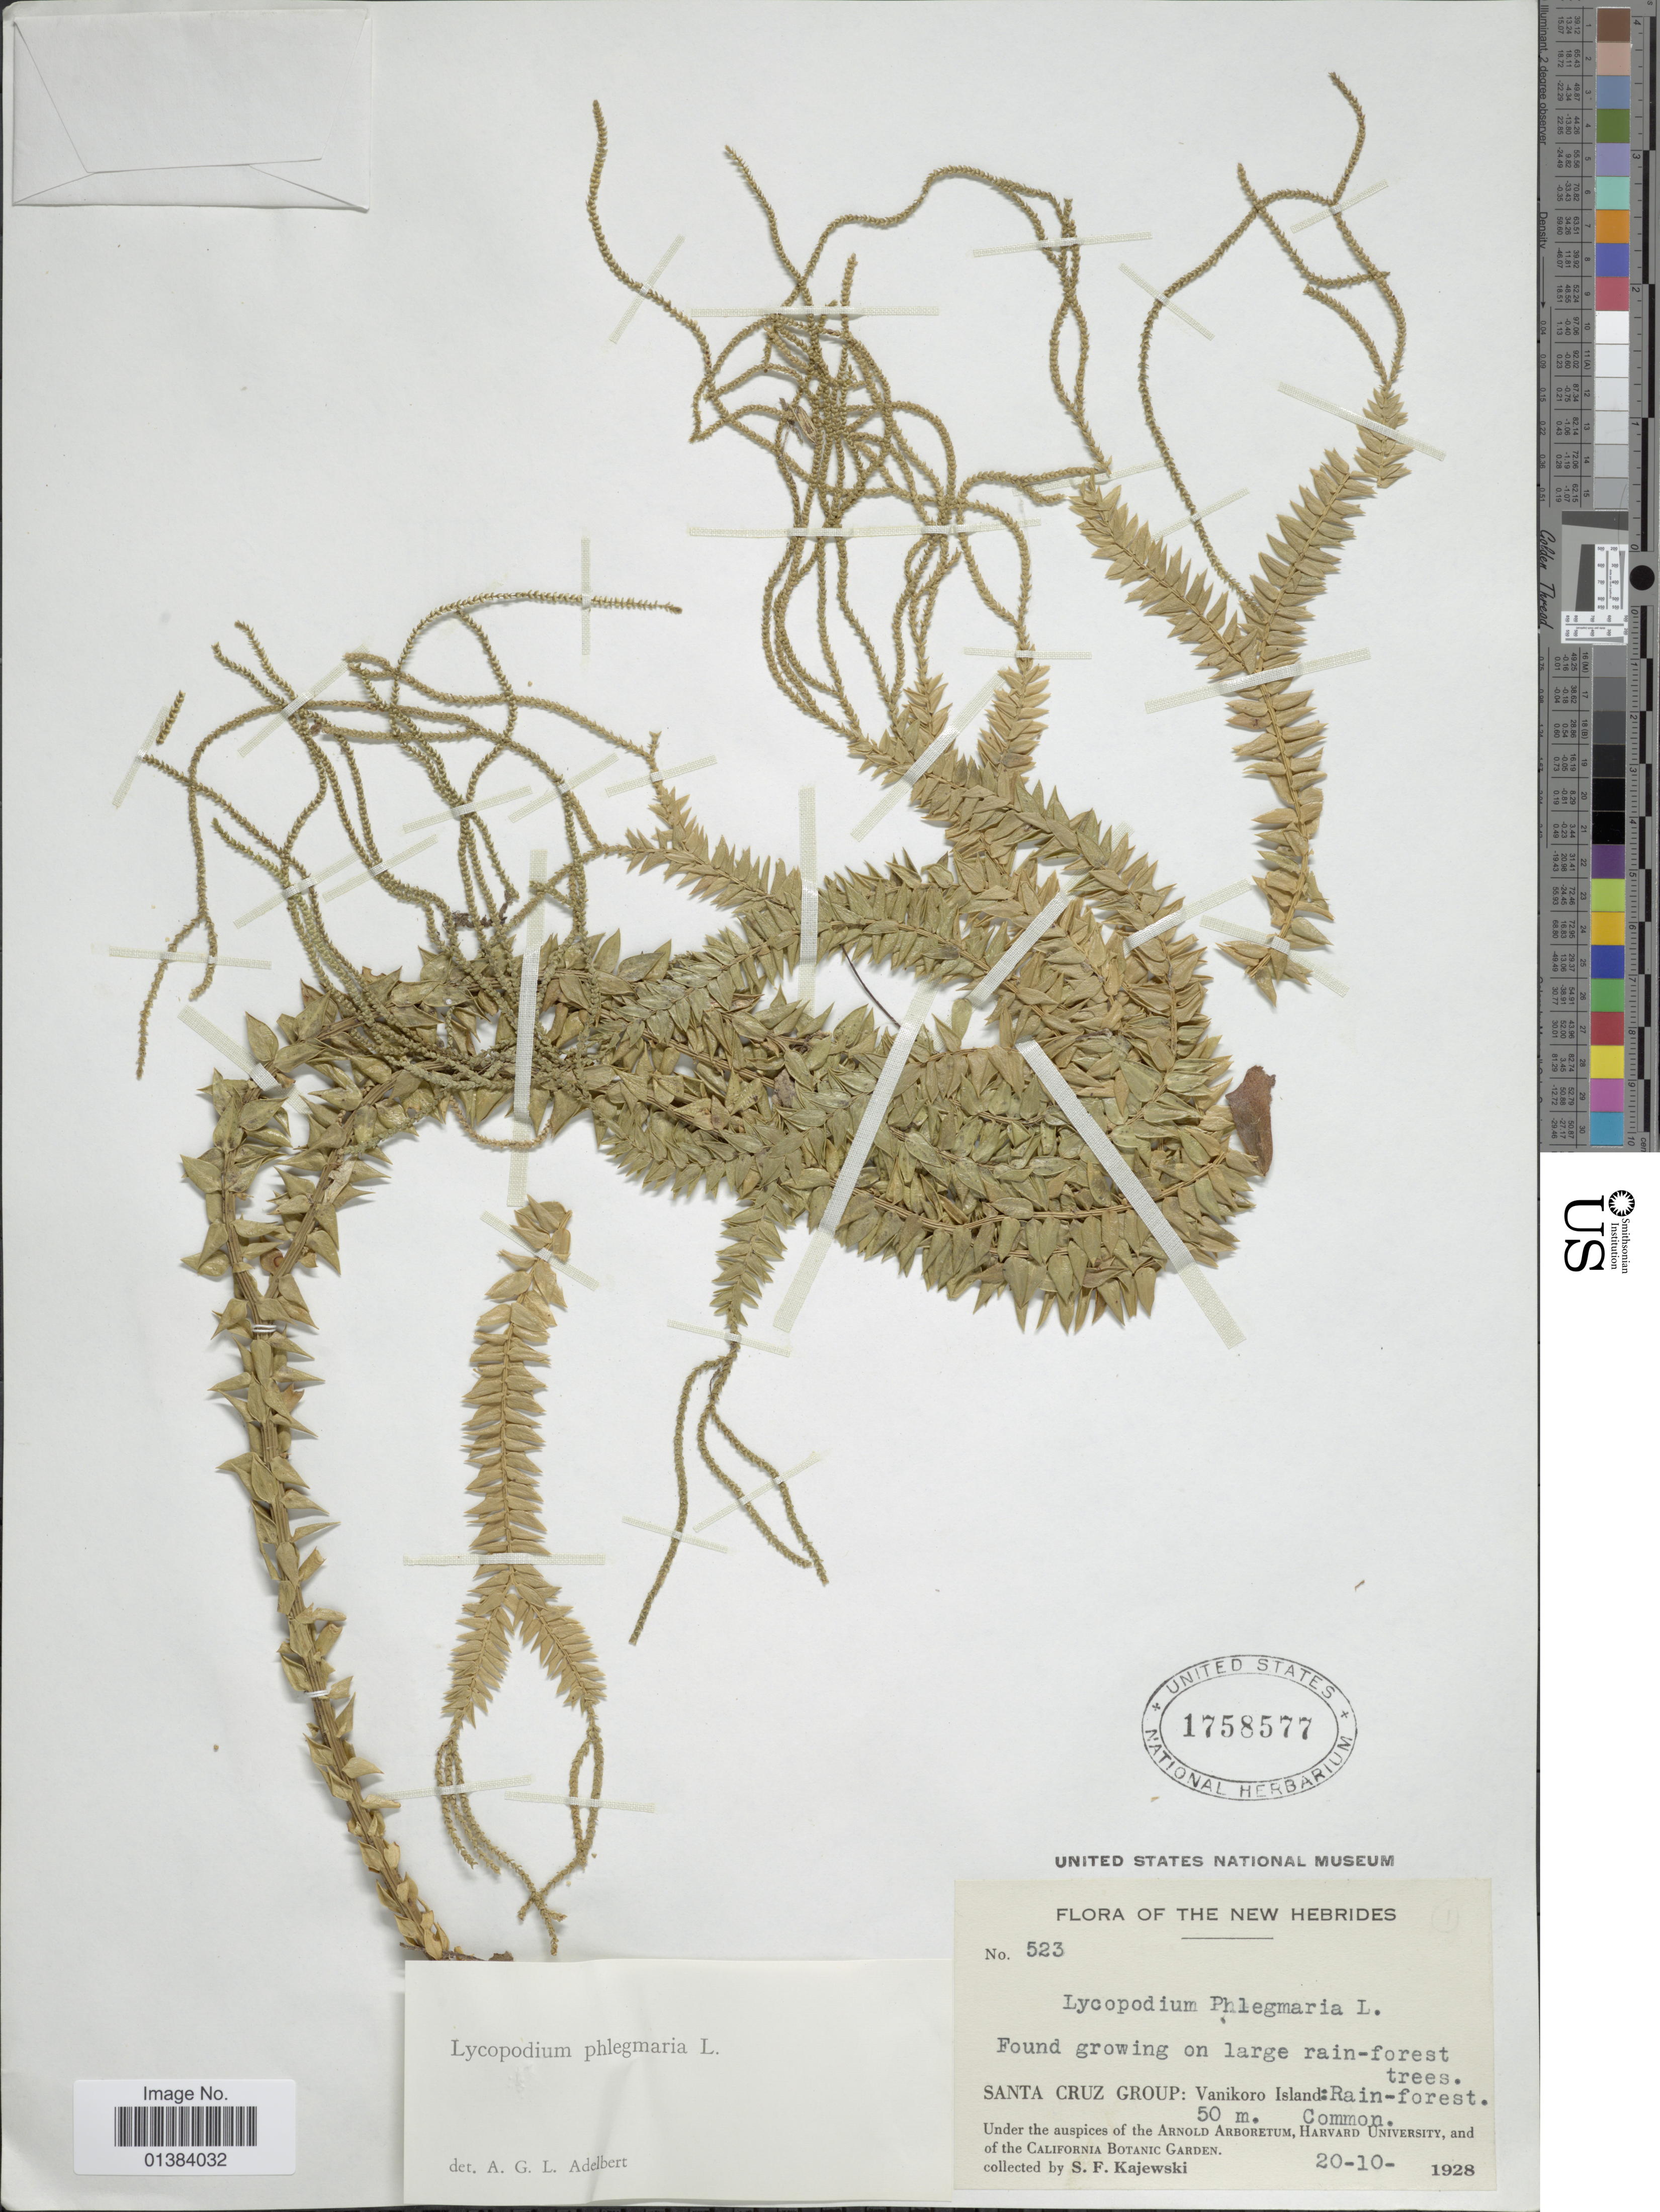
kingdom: Plantae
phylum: Tracheophyta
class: Lycopodiopsida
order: Lycopodiales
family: Lycopodiaceae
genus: Phlegmariurus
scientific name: Phlegmariurus australis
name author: (Willd.) A. R. Field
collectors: S. Kajewski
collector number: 523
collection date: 1928-10-20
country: Vanuatu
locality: New Hebrides. Santa Cruz Group: Vanikoro Island.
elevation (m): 50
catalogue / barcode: US 1758577